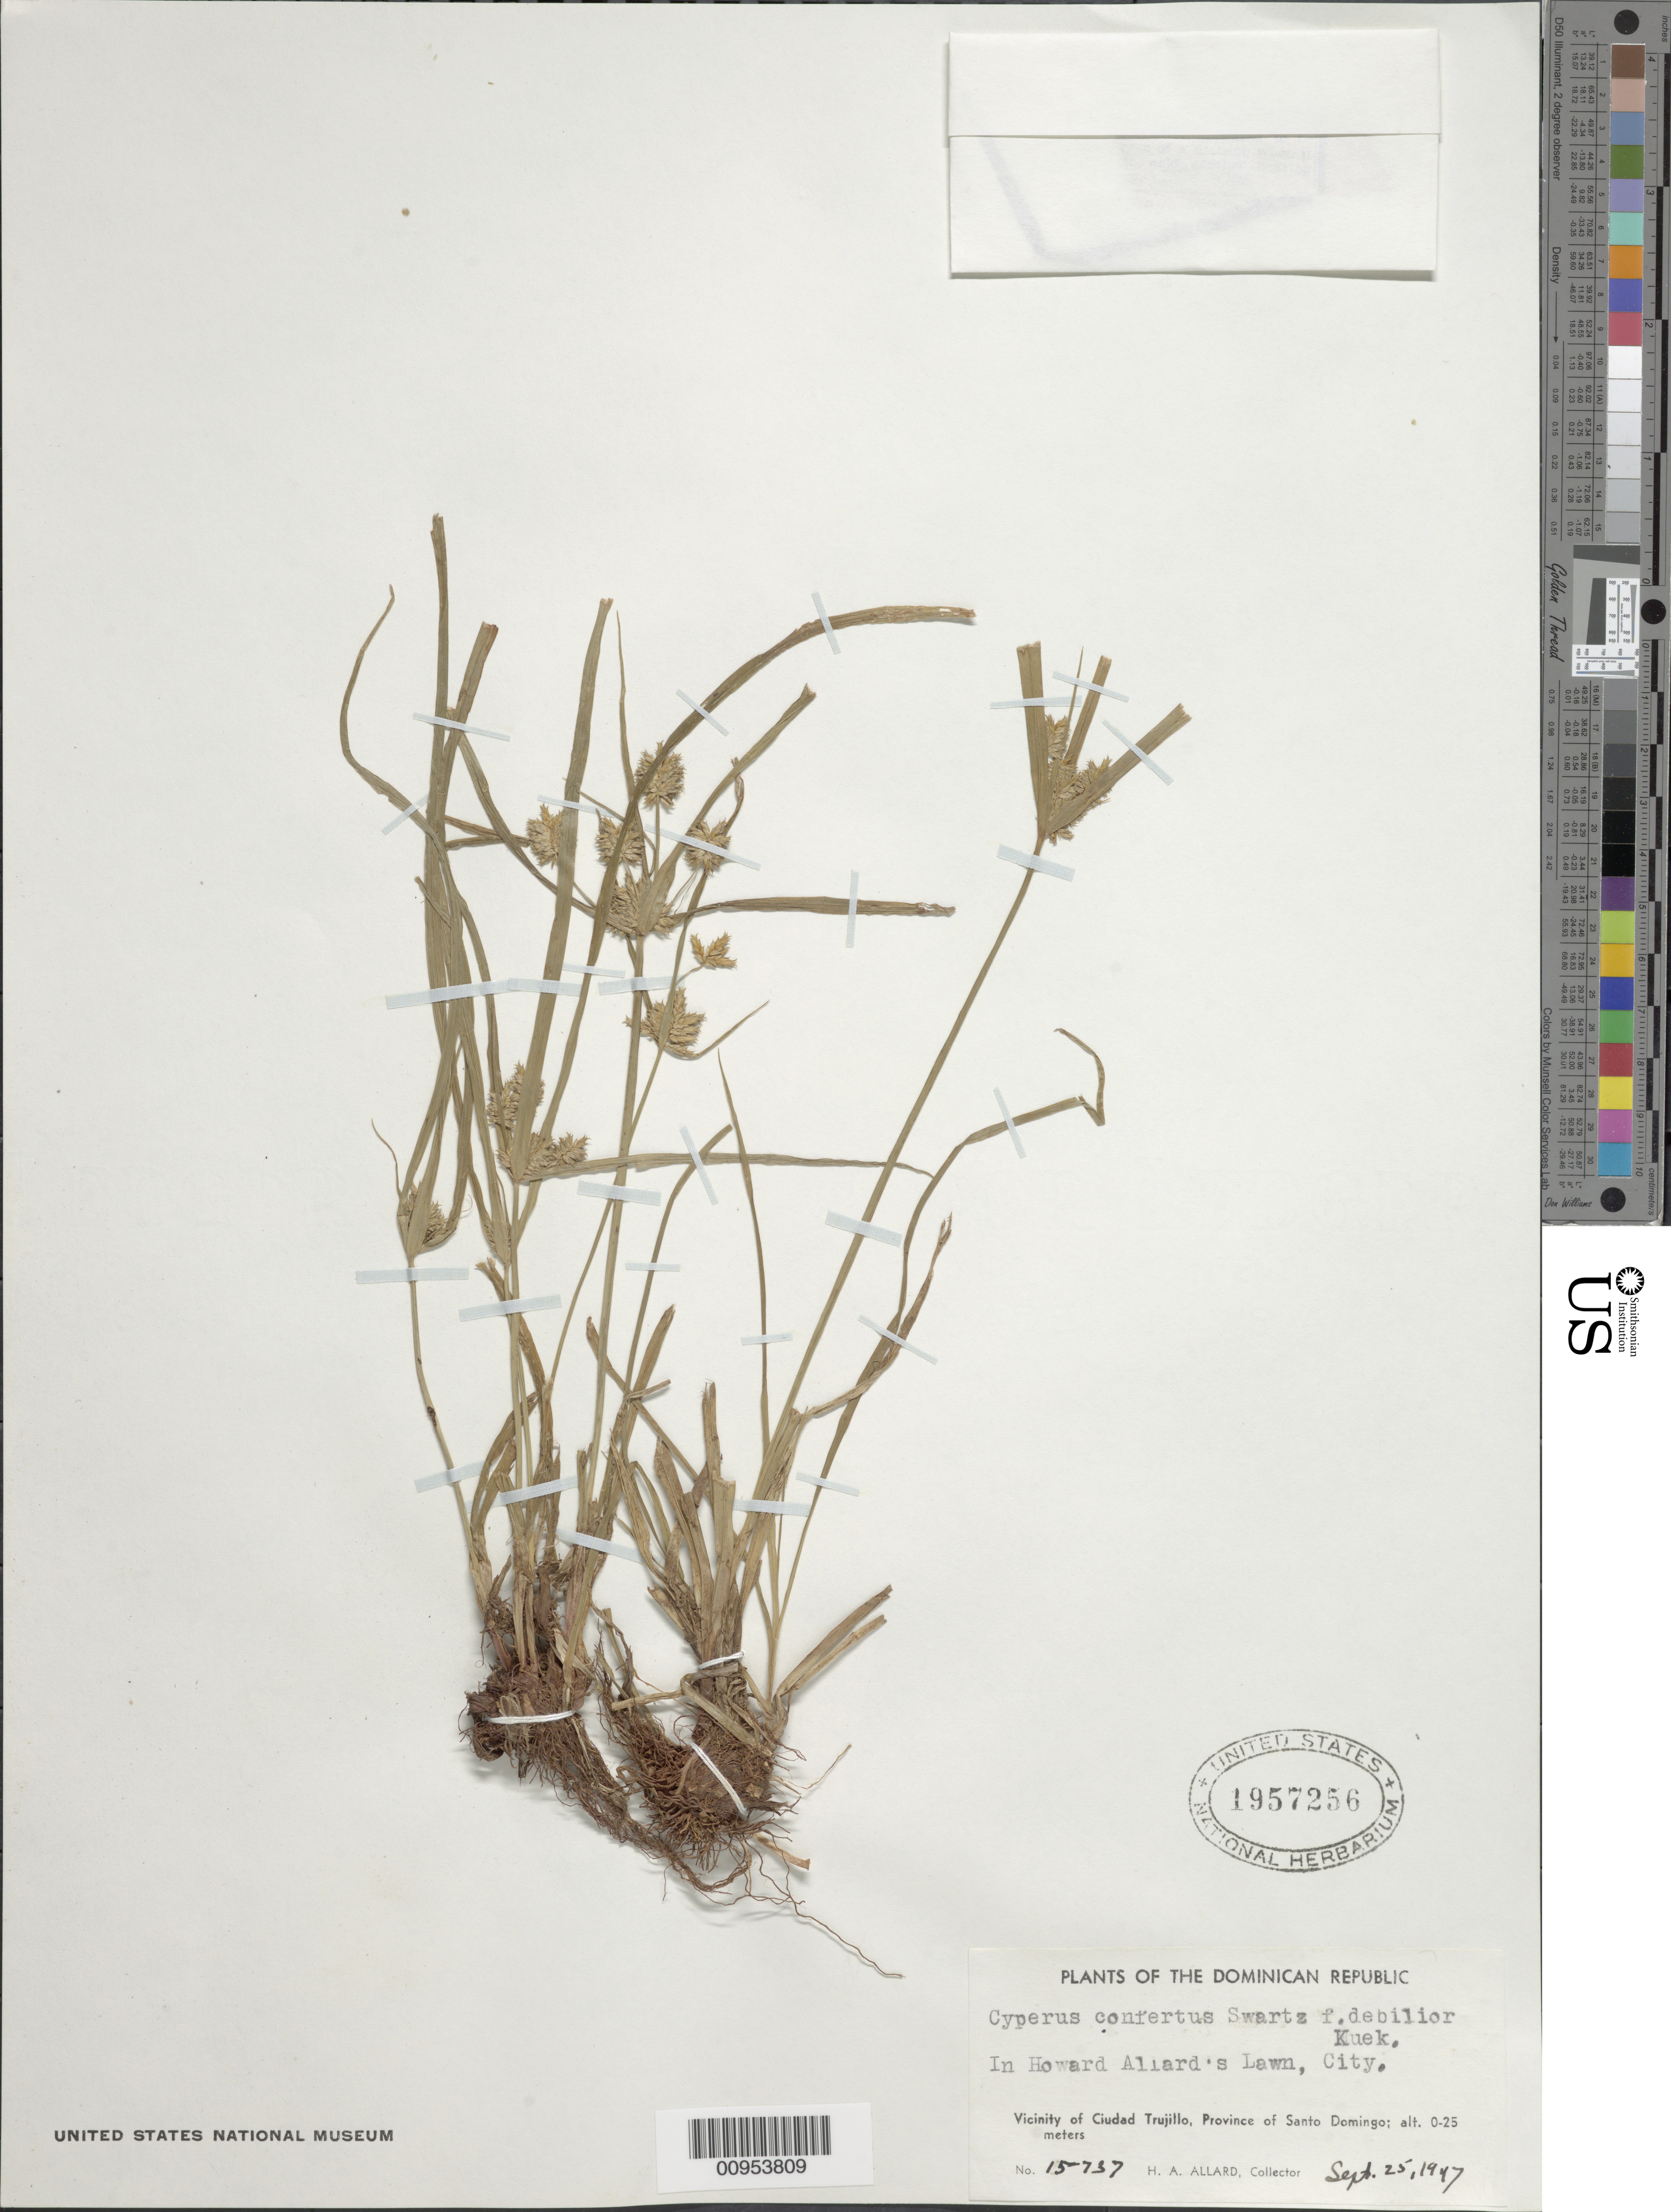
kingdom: Plantae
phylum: Tracheophyta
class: Liliopsida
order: Poales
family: Cyperaceae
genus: Cyperus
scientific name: Cyperus confertus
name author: Sw.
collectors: H. A. Allard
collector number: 15737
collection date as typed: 25 Sep 1947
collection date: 1947-09-25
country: Dominican Republic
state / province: Santo Domingo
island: Hispaniola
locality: Vicinity of Ciudad Trujillo, in Howard Allard's lawn, City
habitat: In lawn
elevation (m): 0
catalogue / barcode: US 1957256